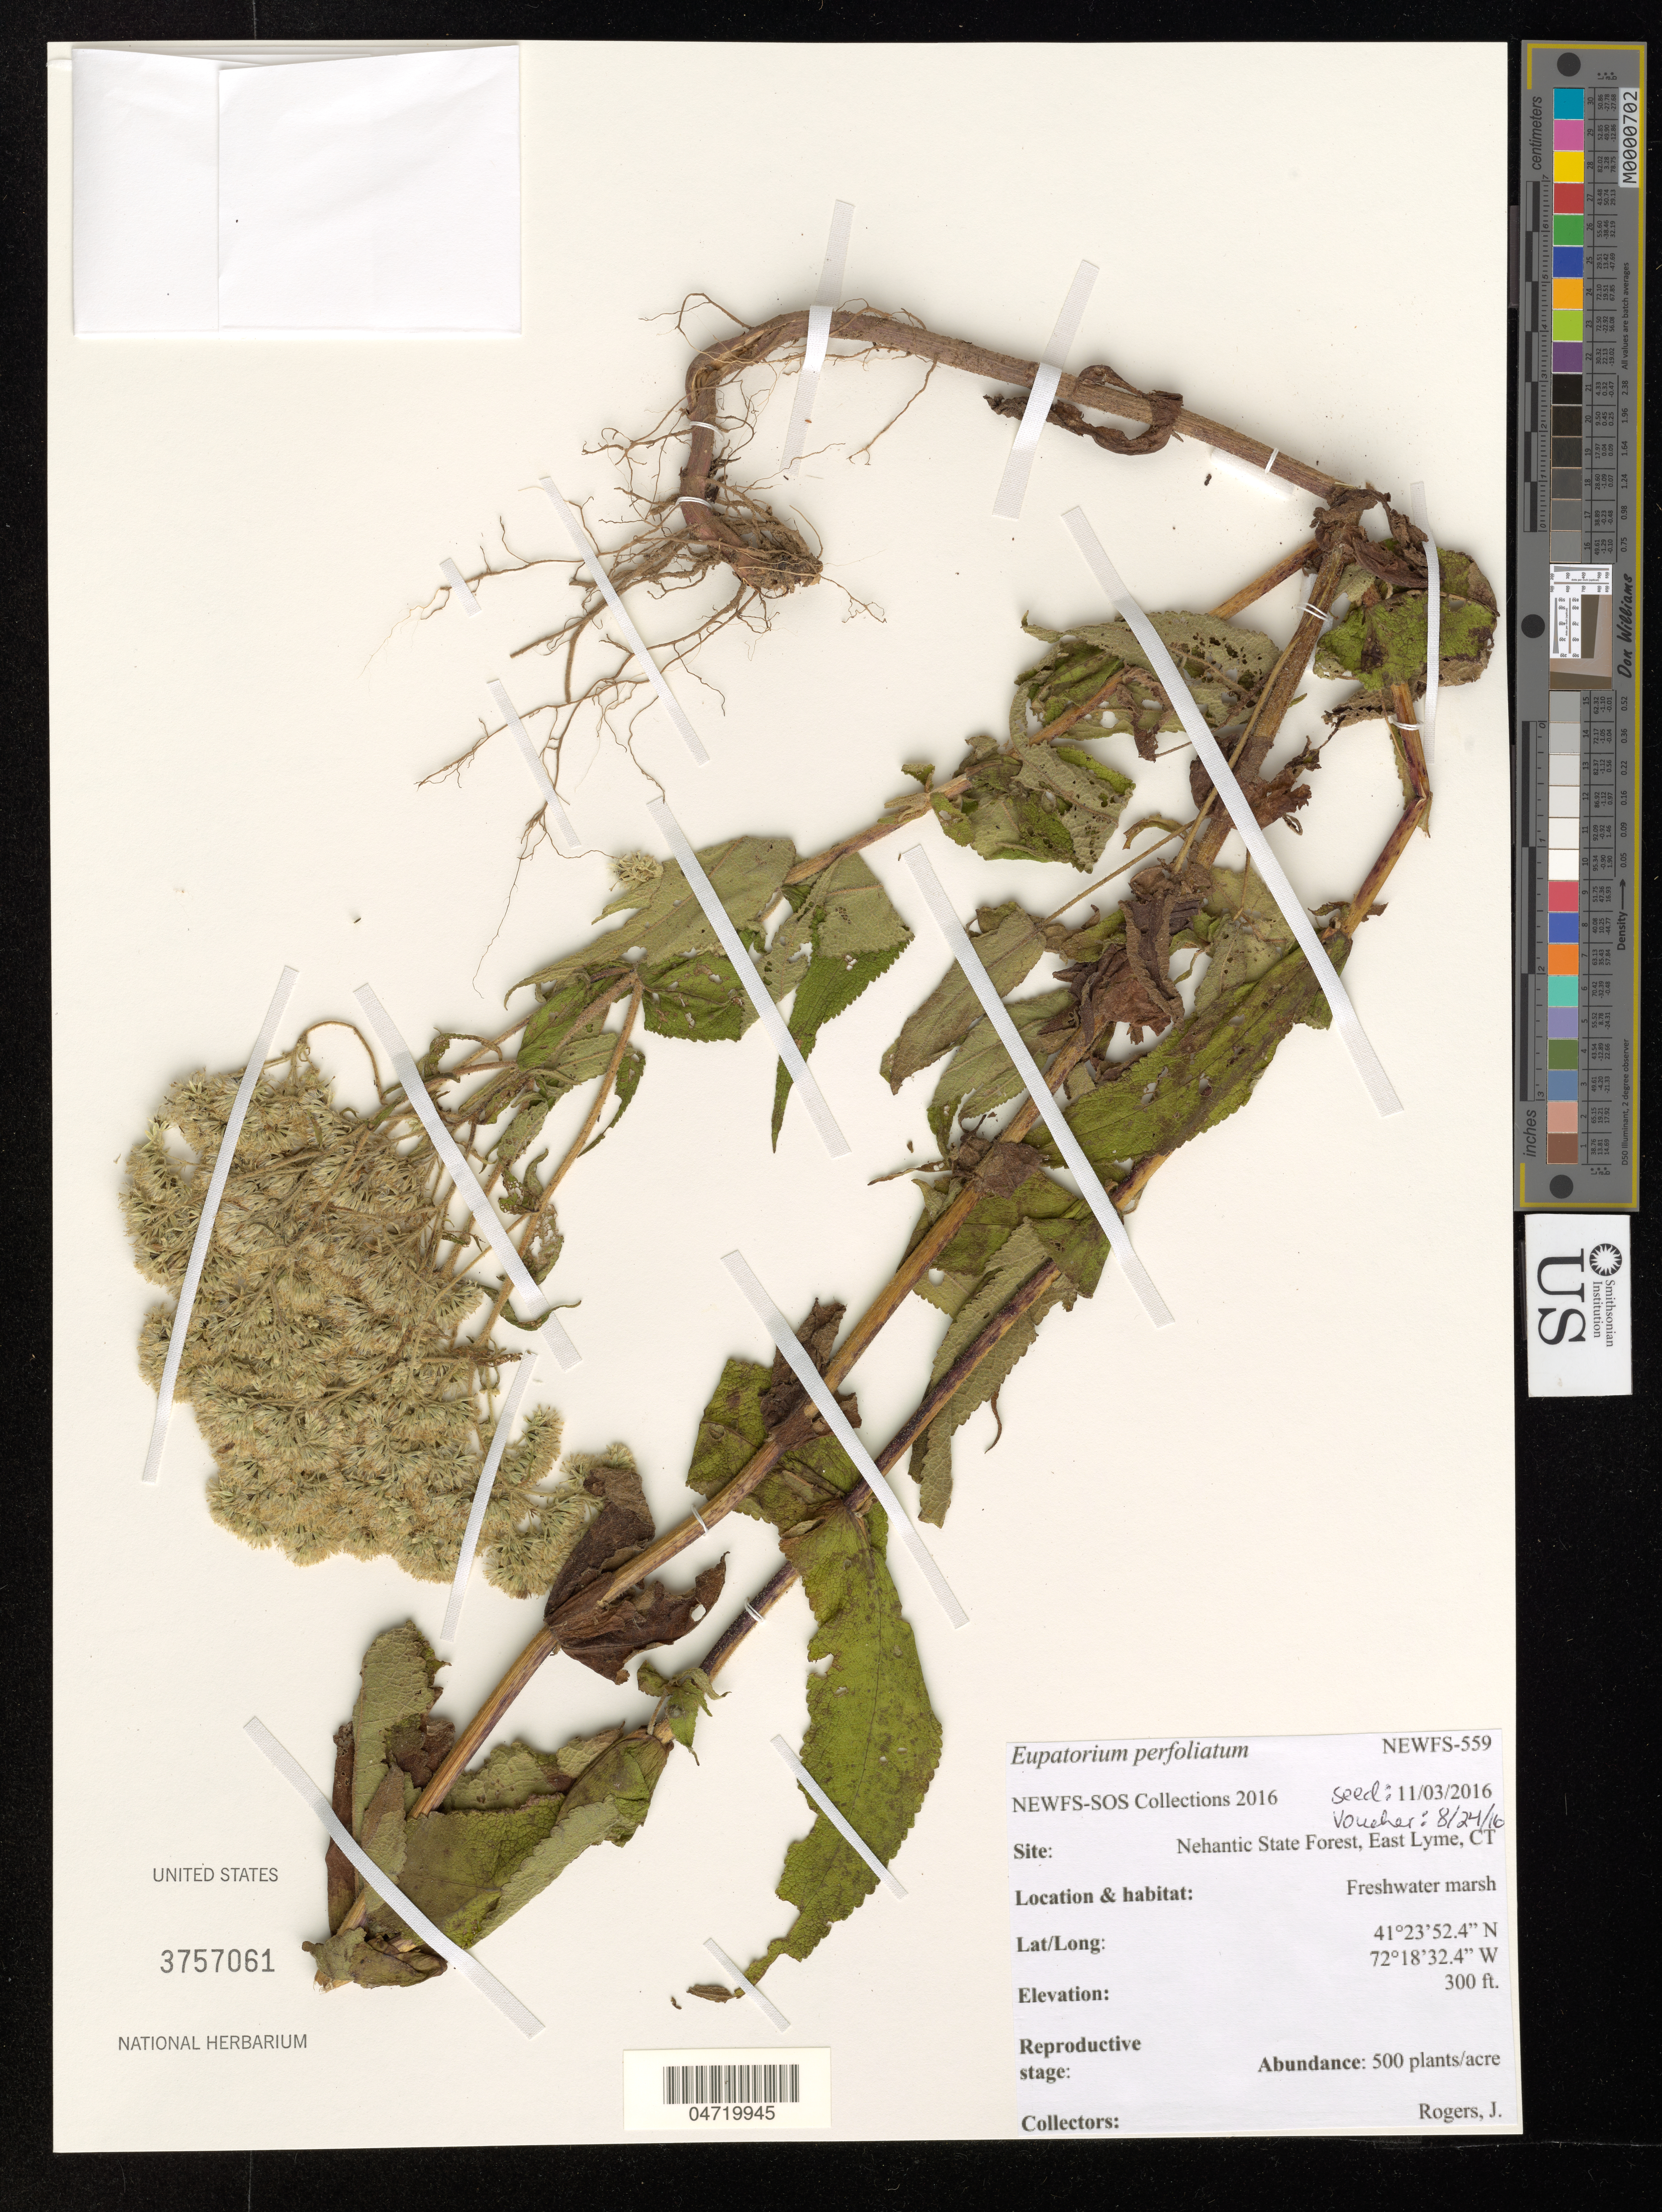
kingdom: Plantae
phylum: Tracheophyta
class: Magnoliopsida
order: Asterales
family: Asteraceae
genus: Eupatorium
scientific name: Eupatorium perfoliatum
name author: L.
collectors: J. Rogers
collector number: NEWFS-559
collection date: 2016-08-24/2016-11-03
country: United States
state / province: Connecticut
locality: Nehantic State Forest, East Lyme.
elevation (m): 91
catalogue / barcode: US 3757061